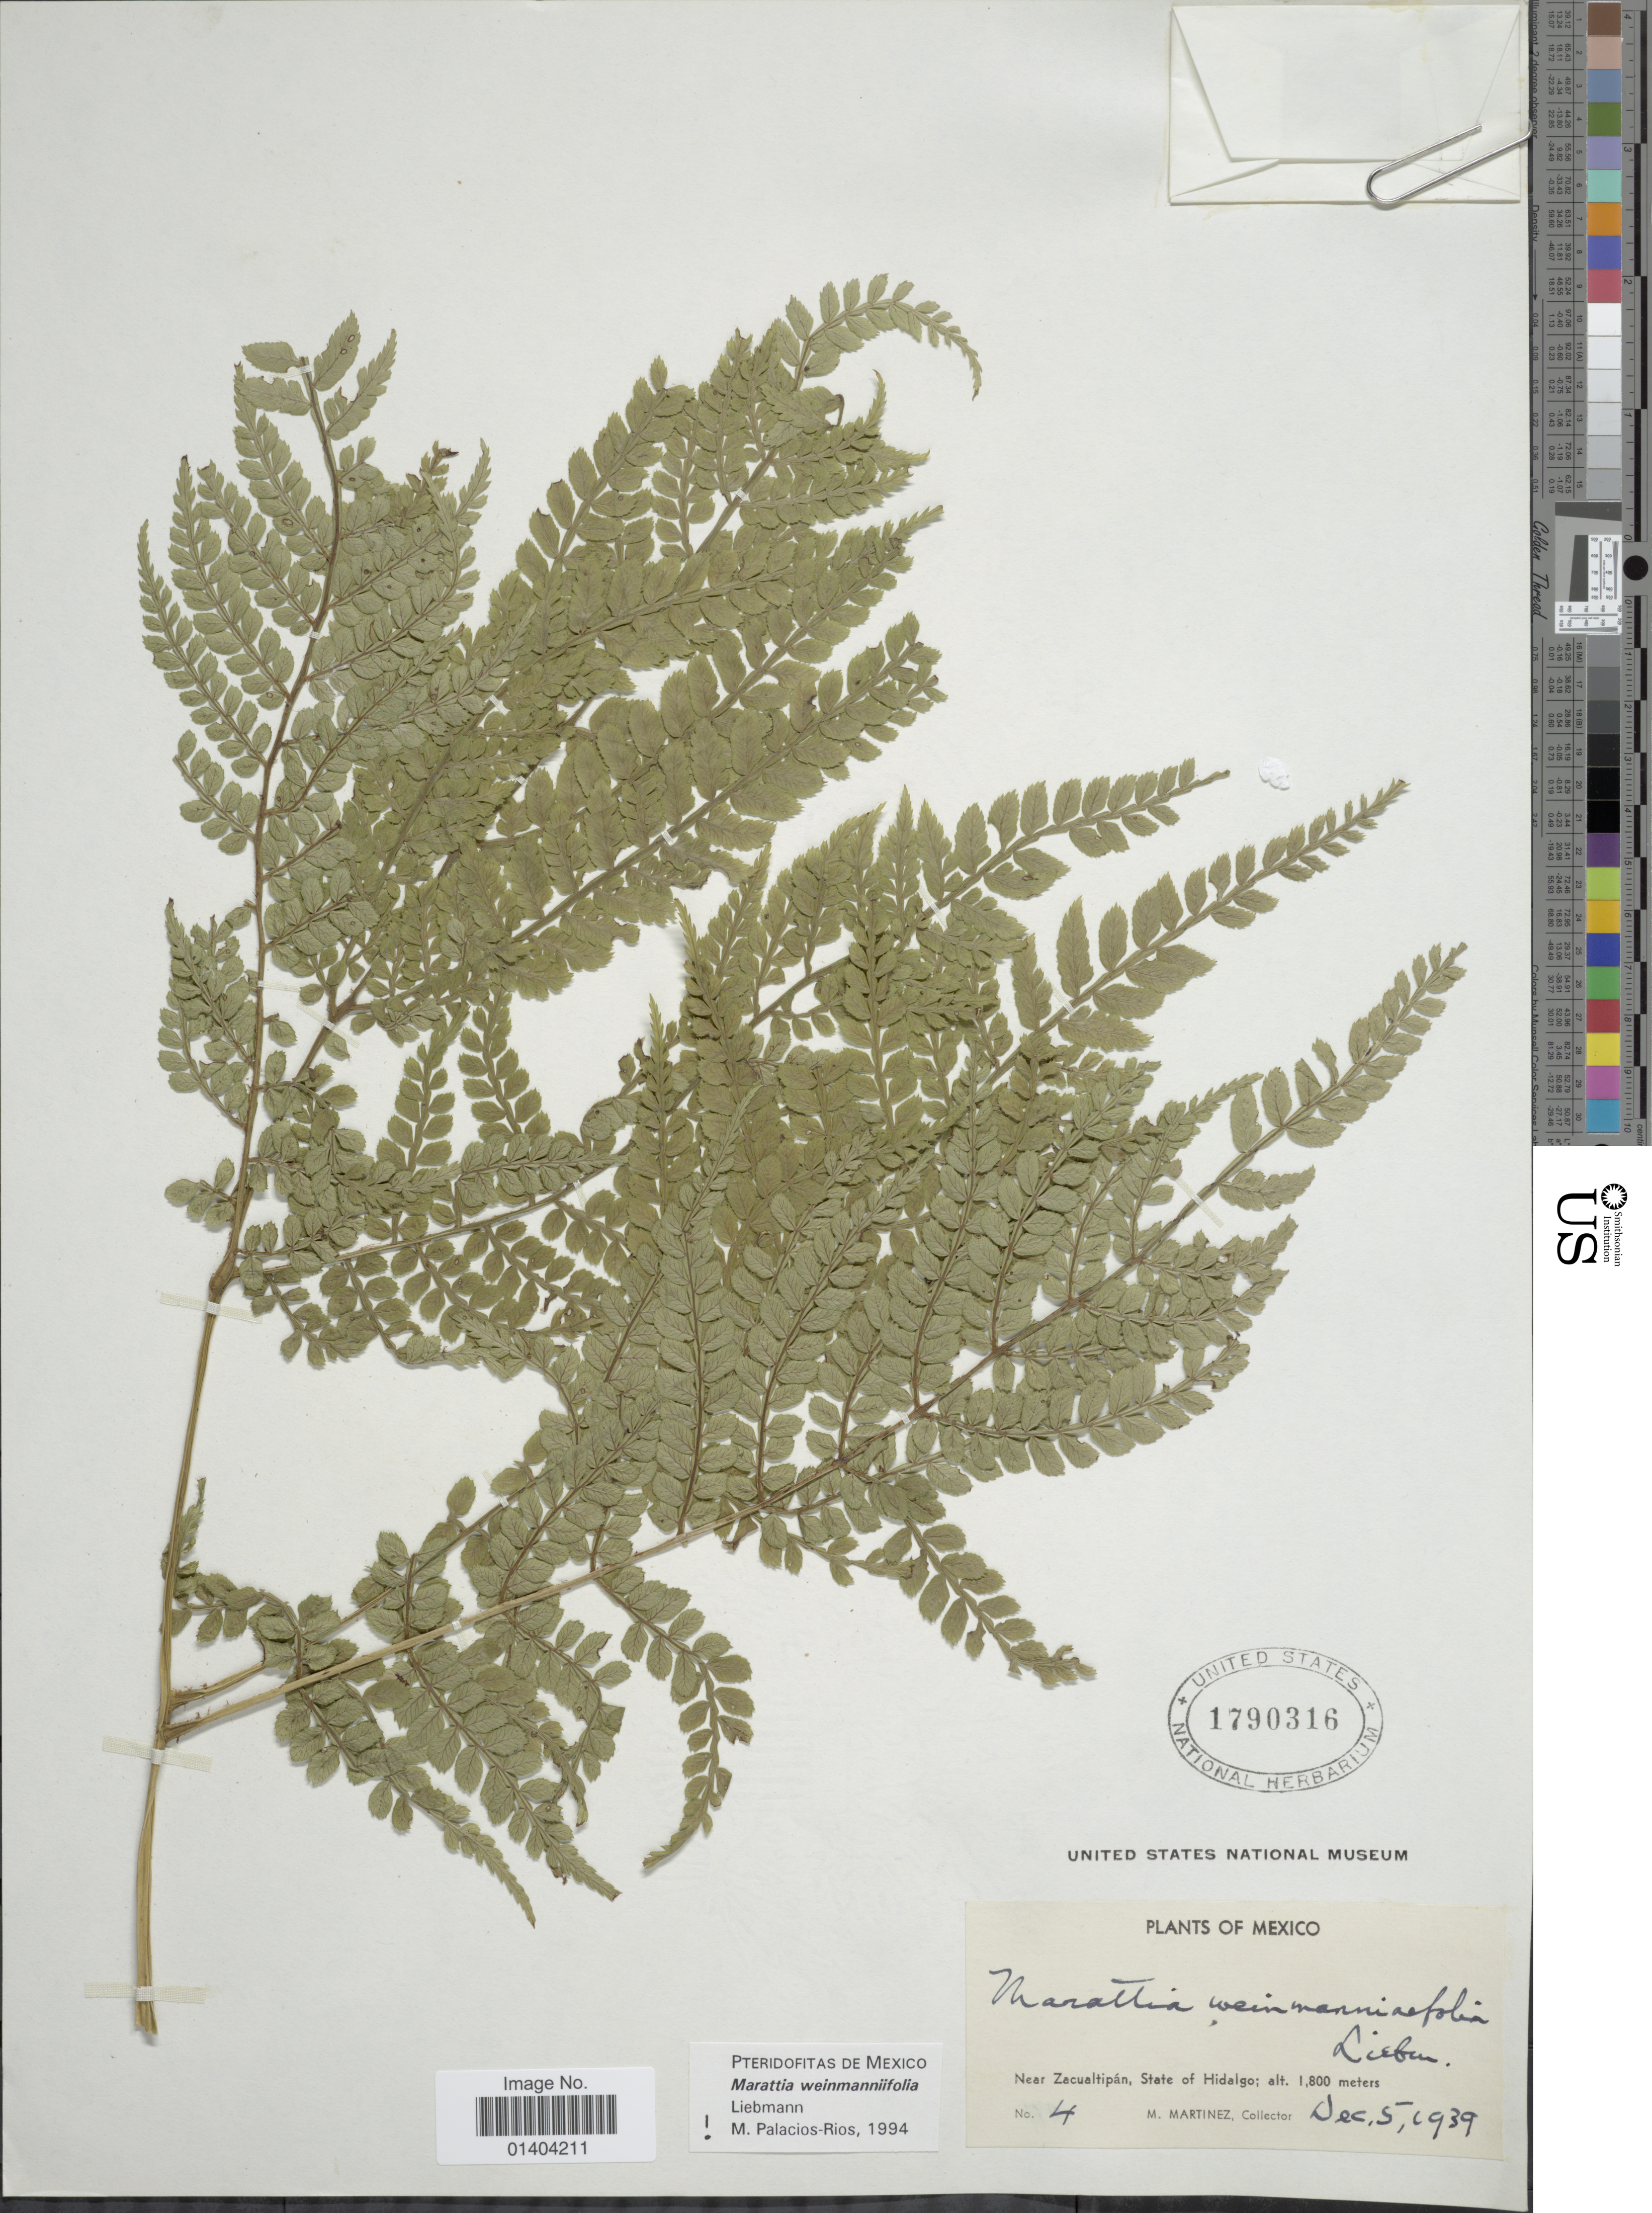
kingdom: Plantae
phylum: Tracheophyta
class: Polypodiopsida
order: Marattiales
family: Marattiaceae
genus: Marattia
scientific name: Marattia weinmanniifolia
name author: Liebm.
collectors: M. Martinez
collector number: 4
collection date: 1939-12-05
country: Mexico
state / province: Hidalgo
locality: Near Zacualtipan state of Hidalgo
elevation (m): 1800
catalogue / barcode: US 1790316